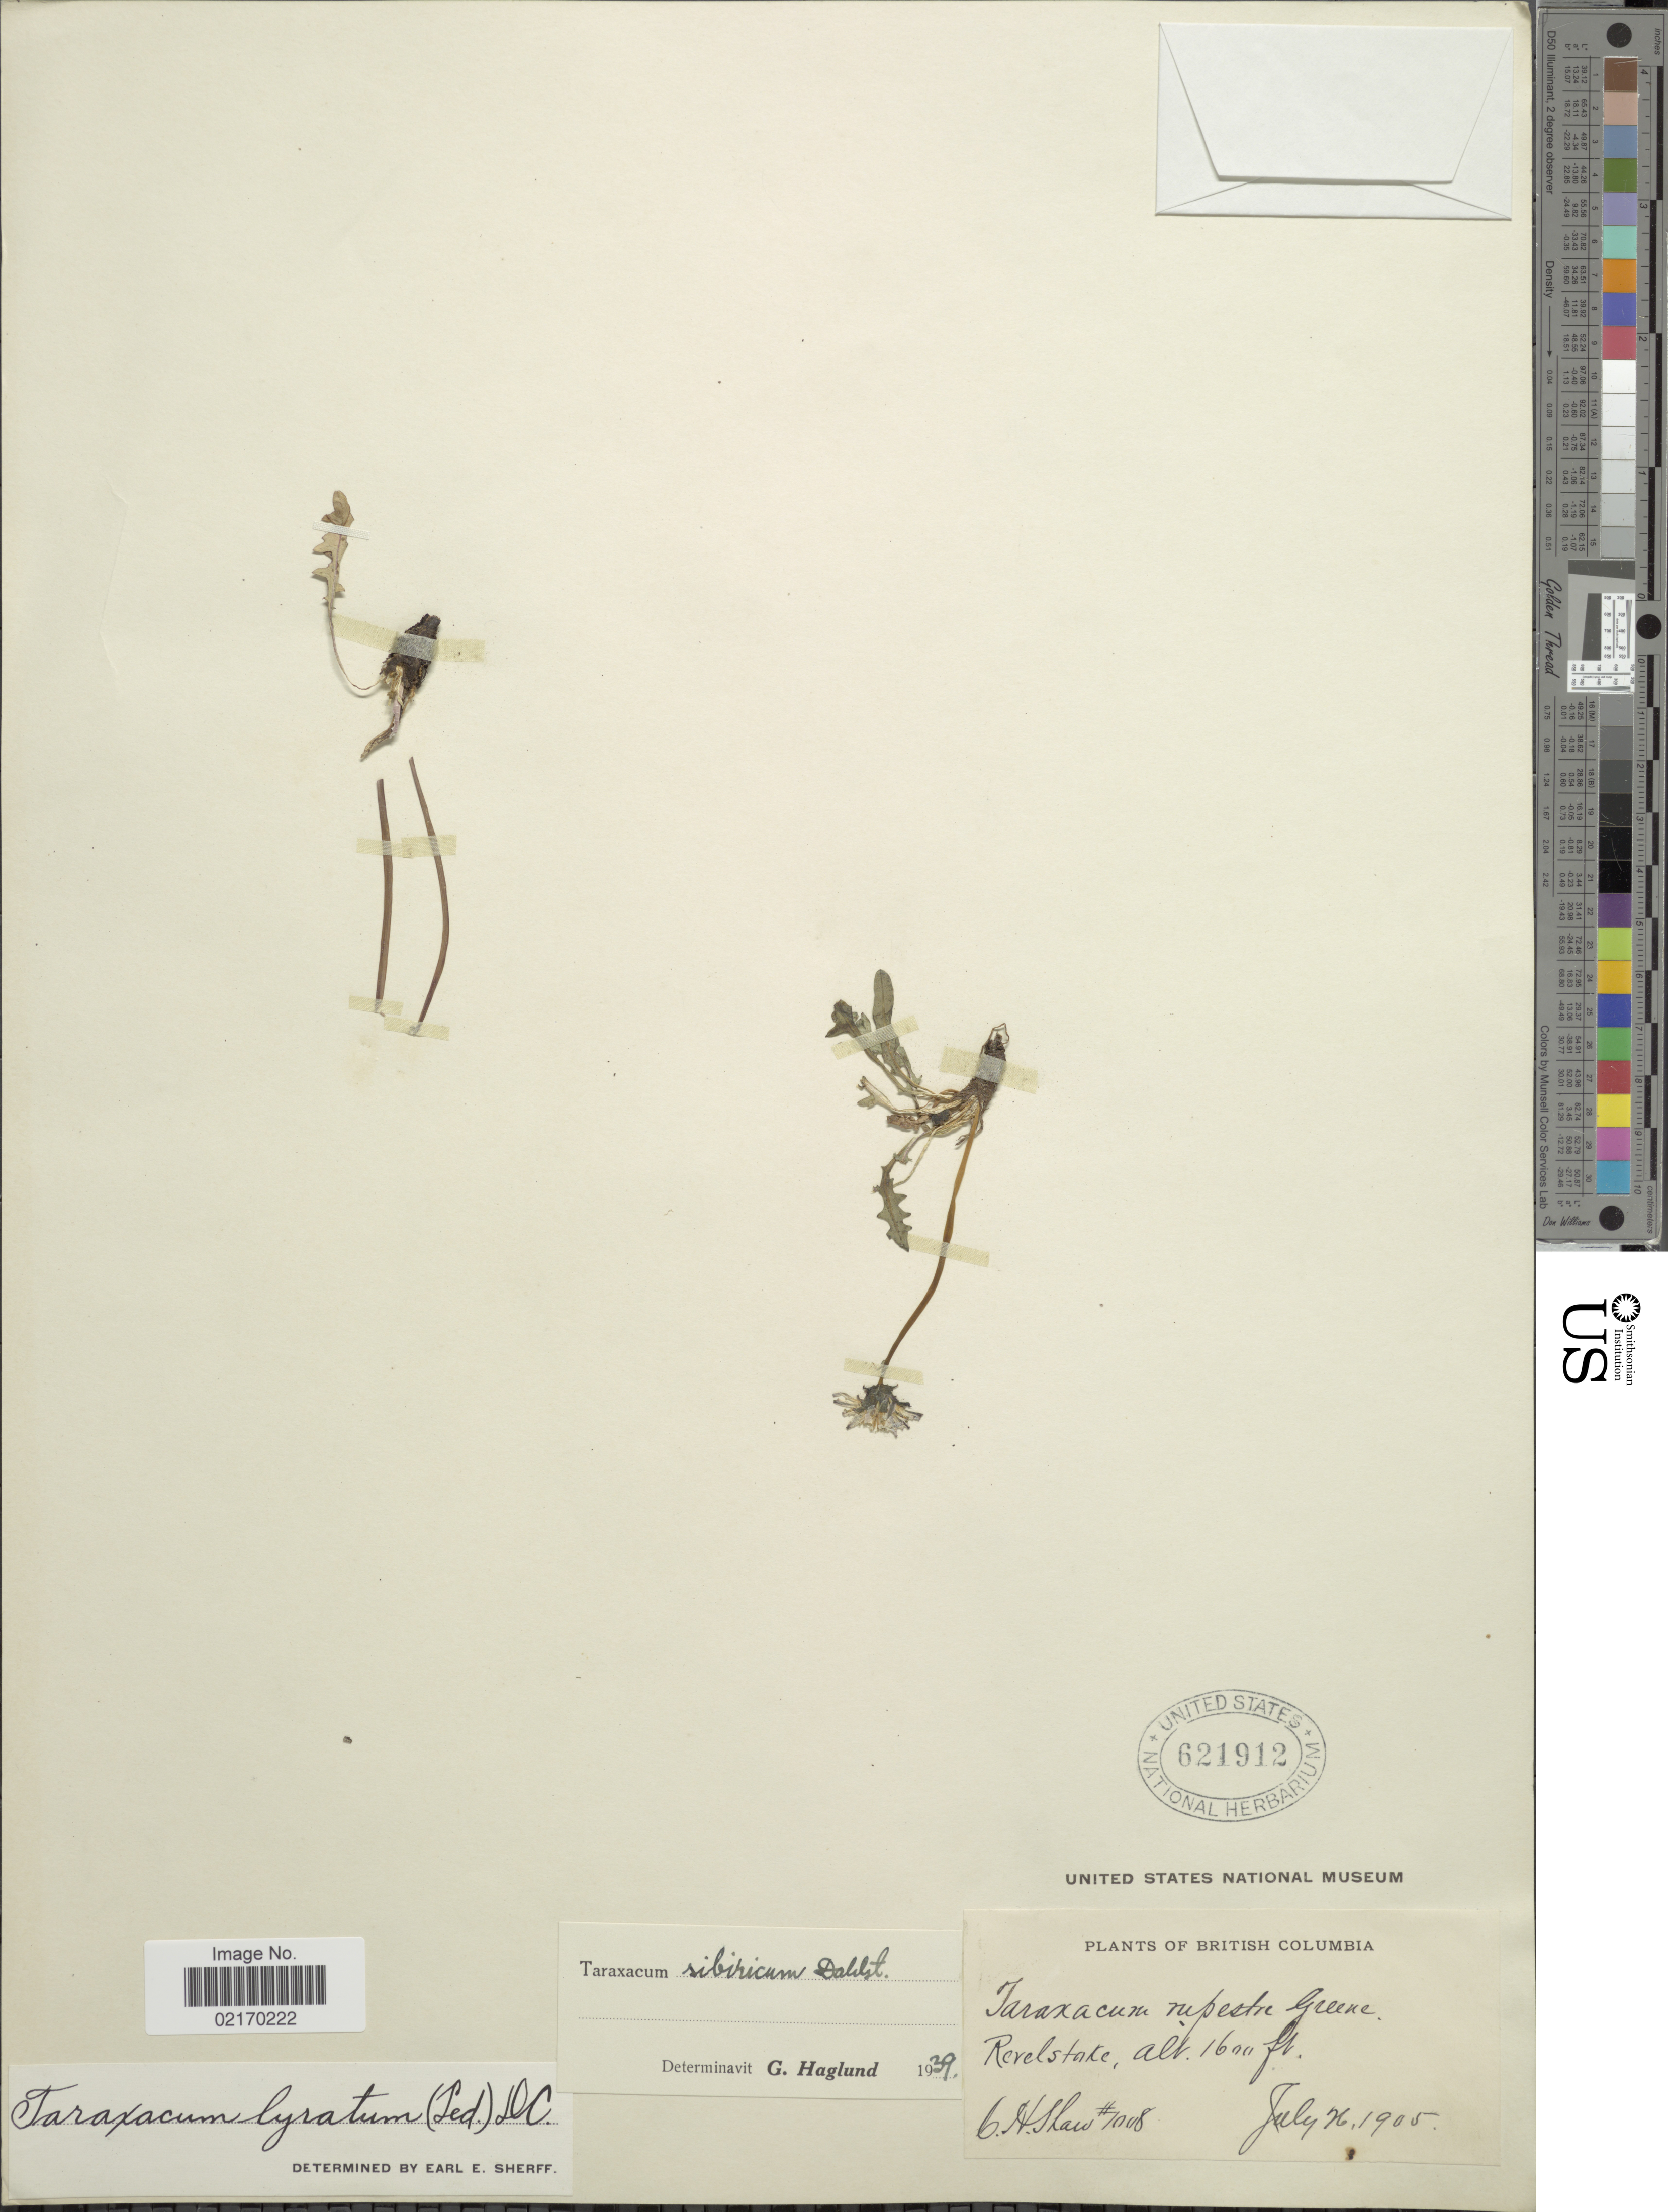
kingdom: Plantae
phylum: Tracheophyta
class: Magnoliopsida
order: Asterales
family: Asteraceae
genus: Taraxacum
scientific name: Taraxacum sibiricum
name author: Dahlst.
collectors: C. H. Shaw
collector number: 1008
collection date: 1905-07-26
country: Canada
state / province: British Columbia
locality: Revelstake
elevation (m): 488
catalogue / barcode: US 621912